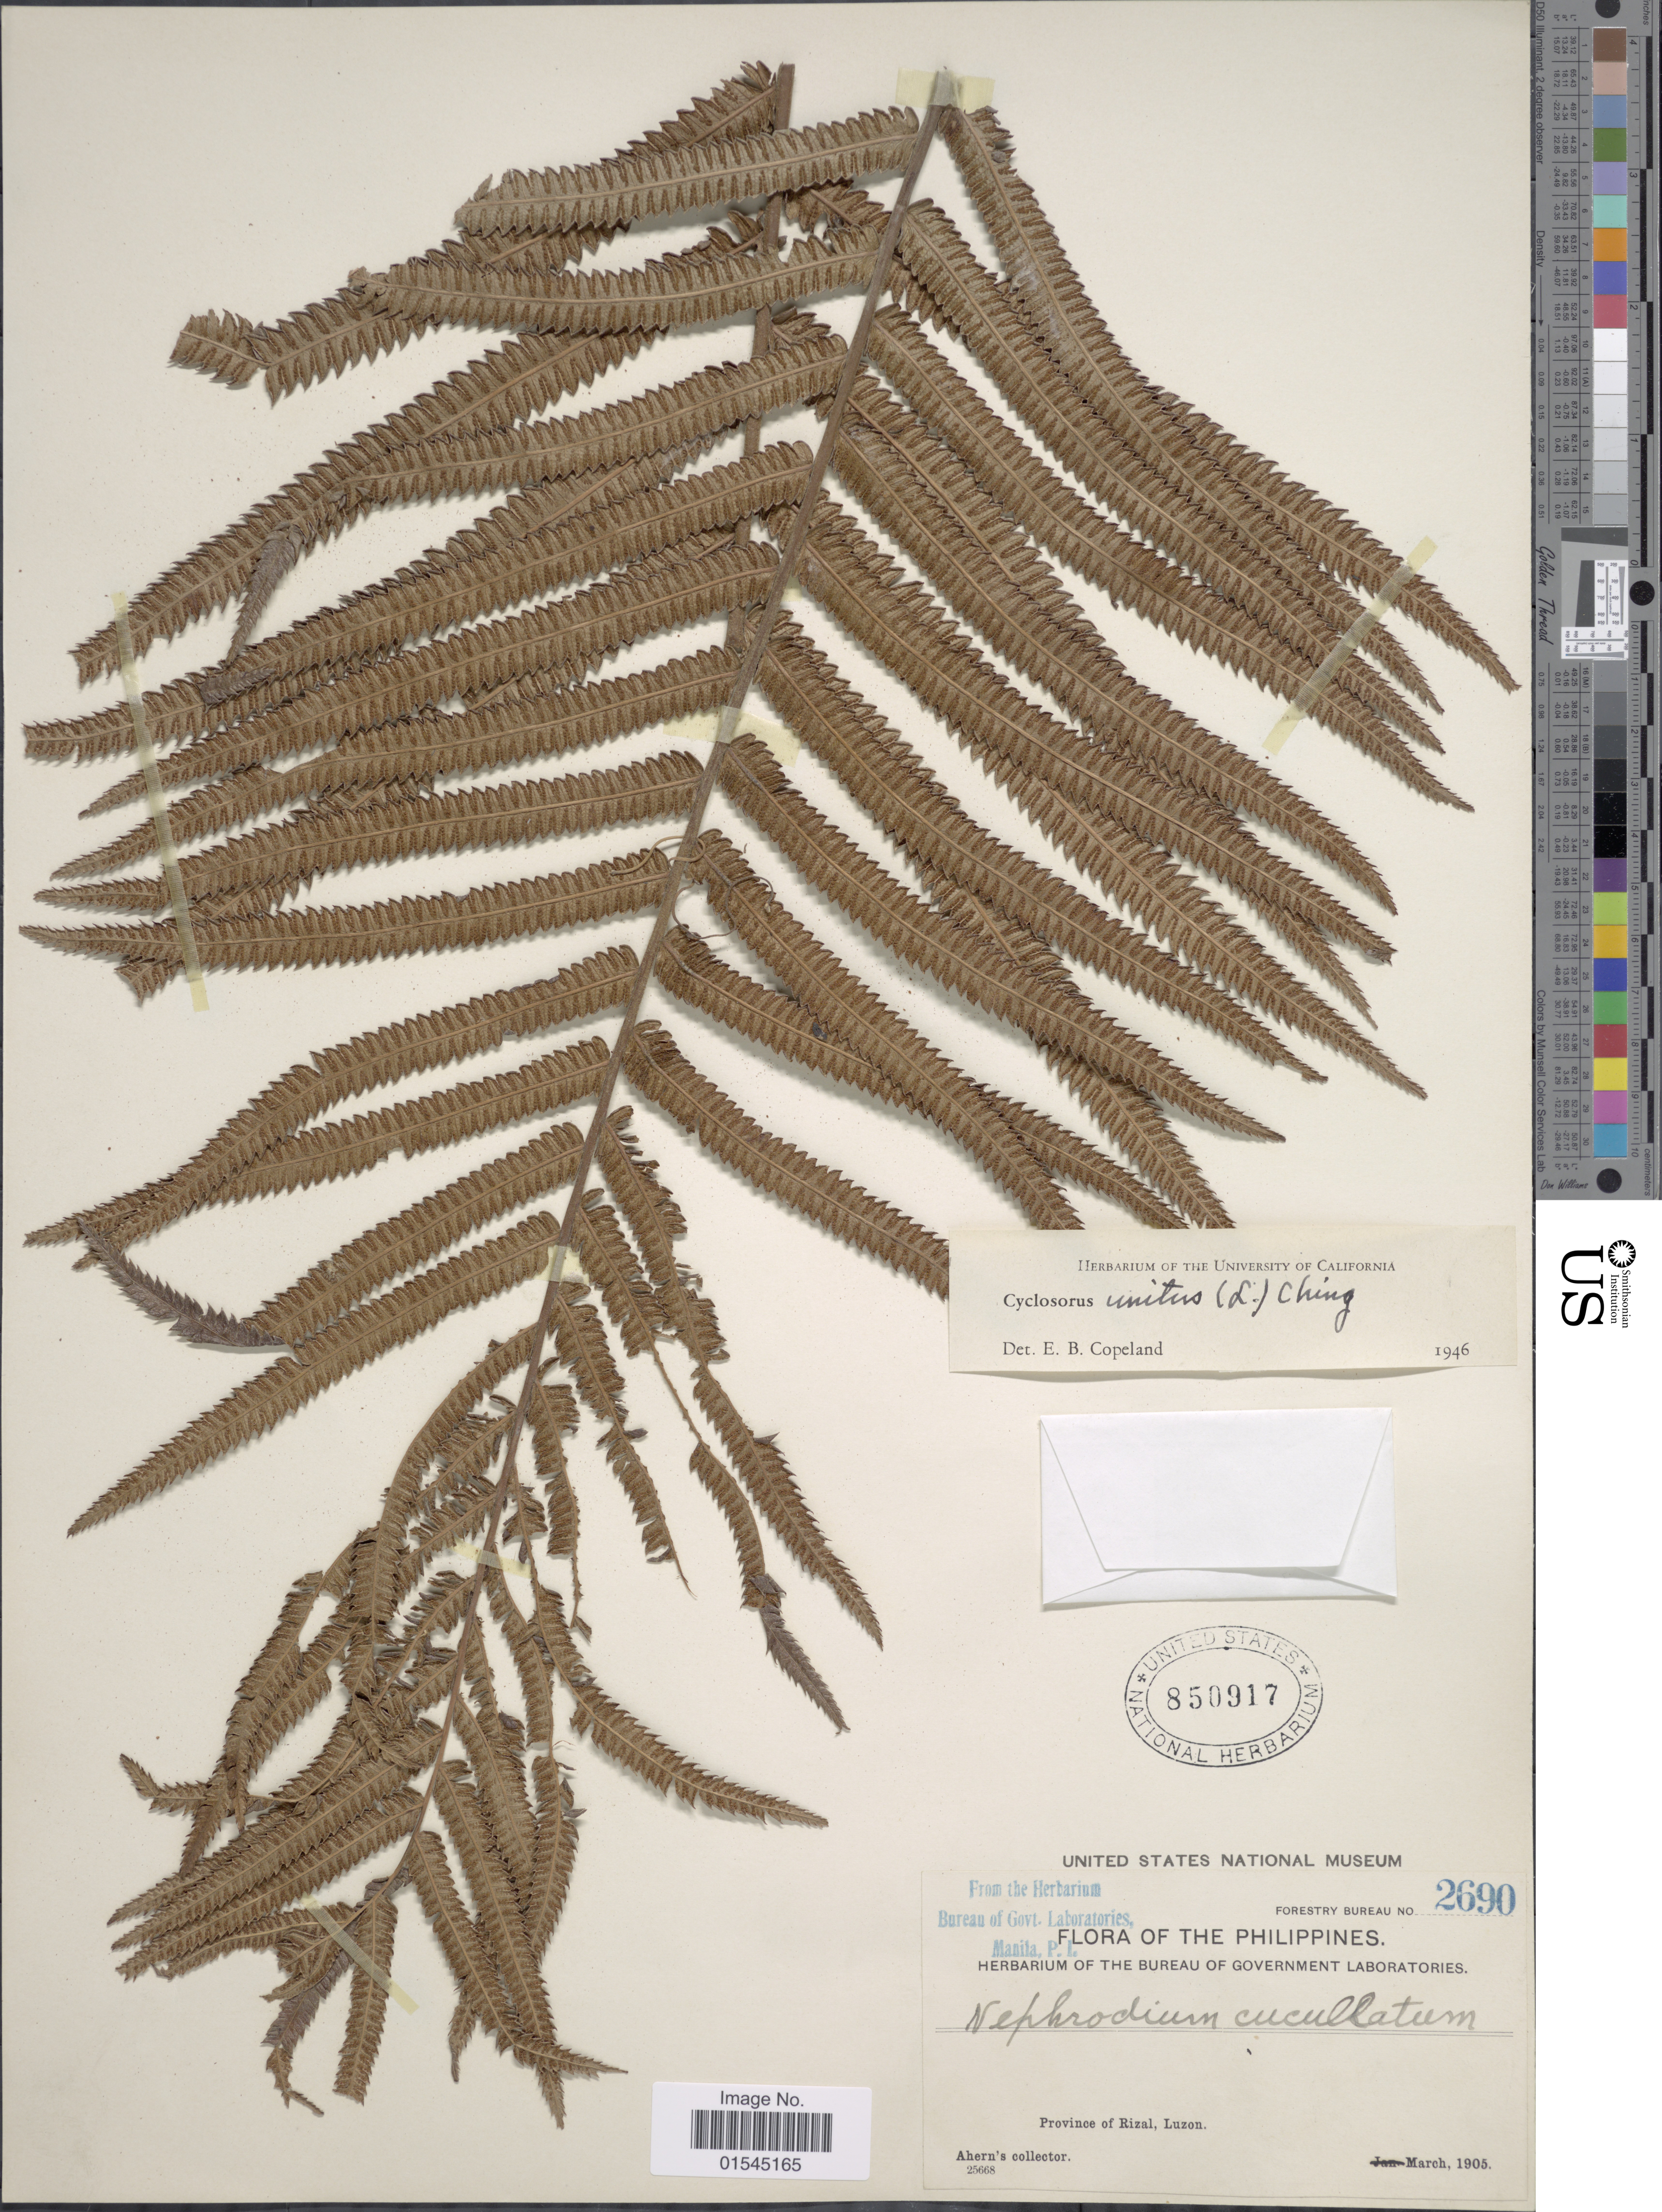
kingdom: Plantae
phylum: Tracheophyta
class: Polypodiopsida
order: Polypodiales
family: Thelypteridaceae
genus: Sphaerostephanos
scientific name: Sphaerostephanos unitus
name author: (L.) Holttum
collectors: Ahern's collector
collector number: Forestry Bureau 2690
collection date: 1905-03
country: Philippines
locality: Province of Rizal, Luzon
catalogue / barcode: US 850917